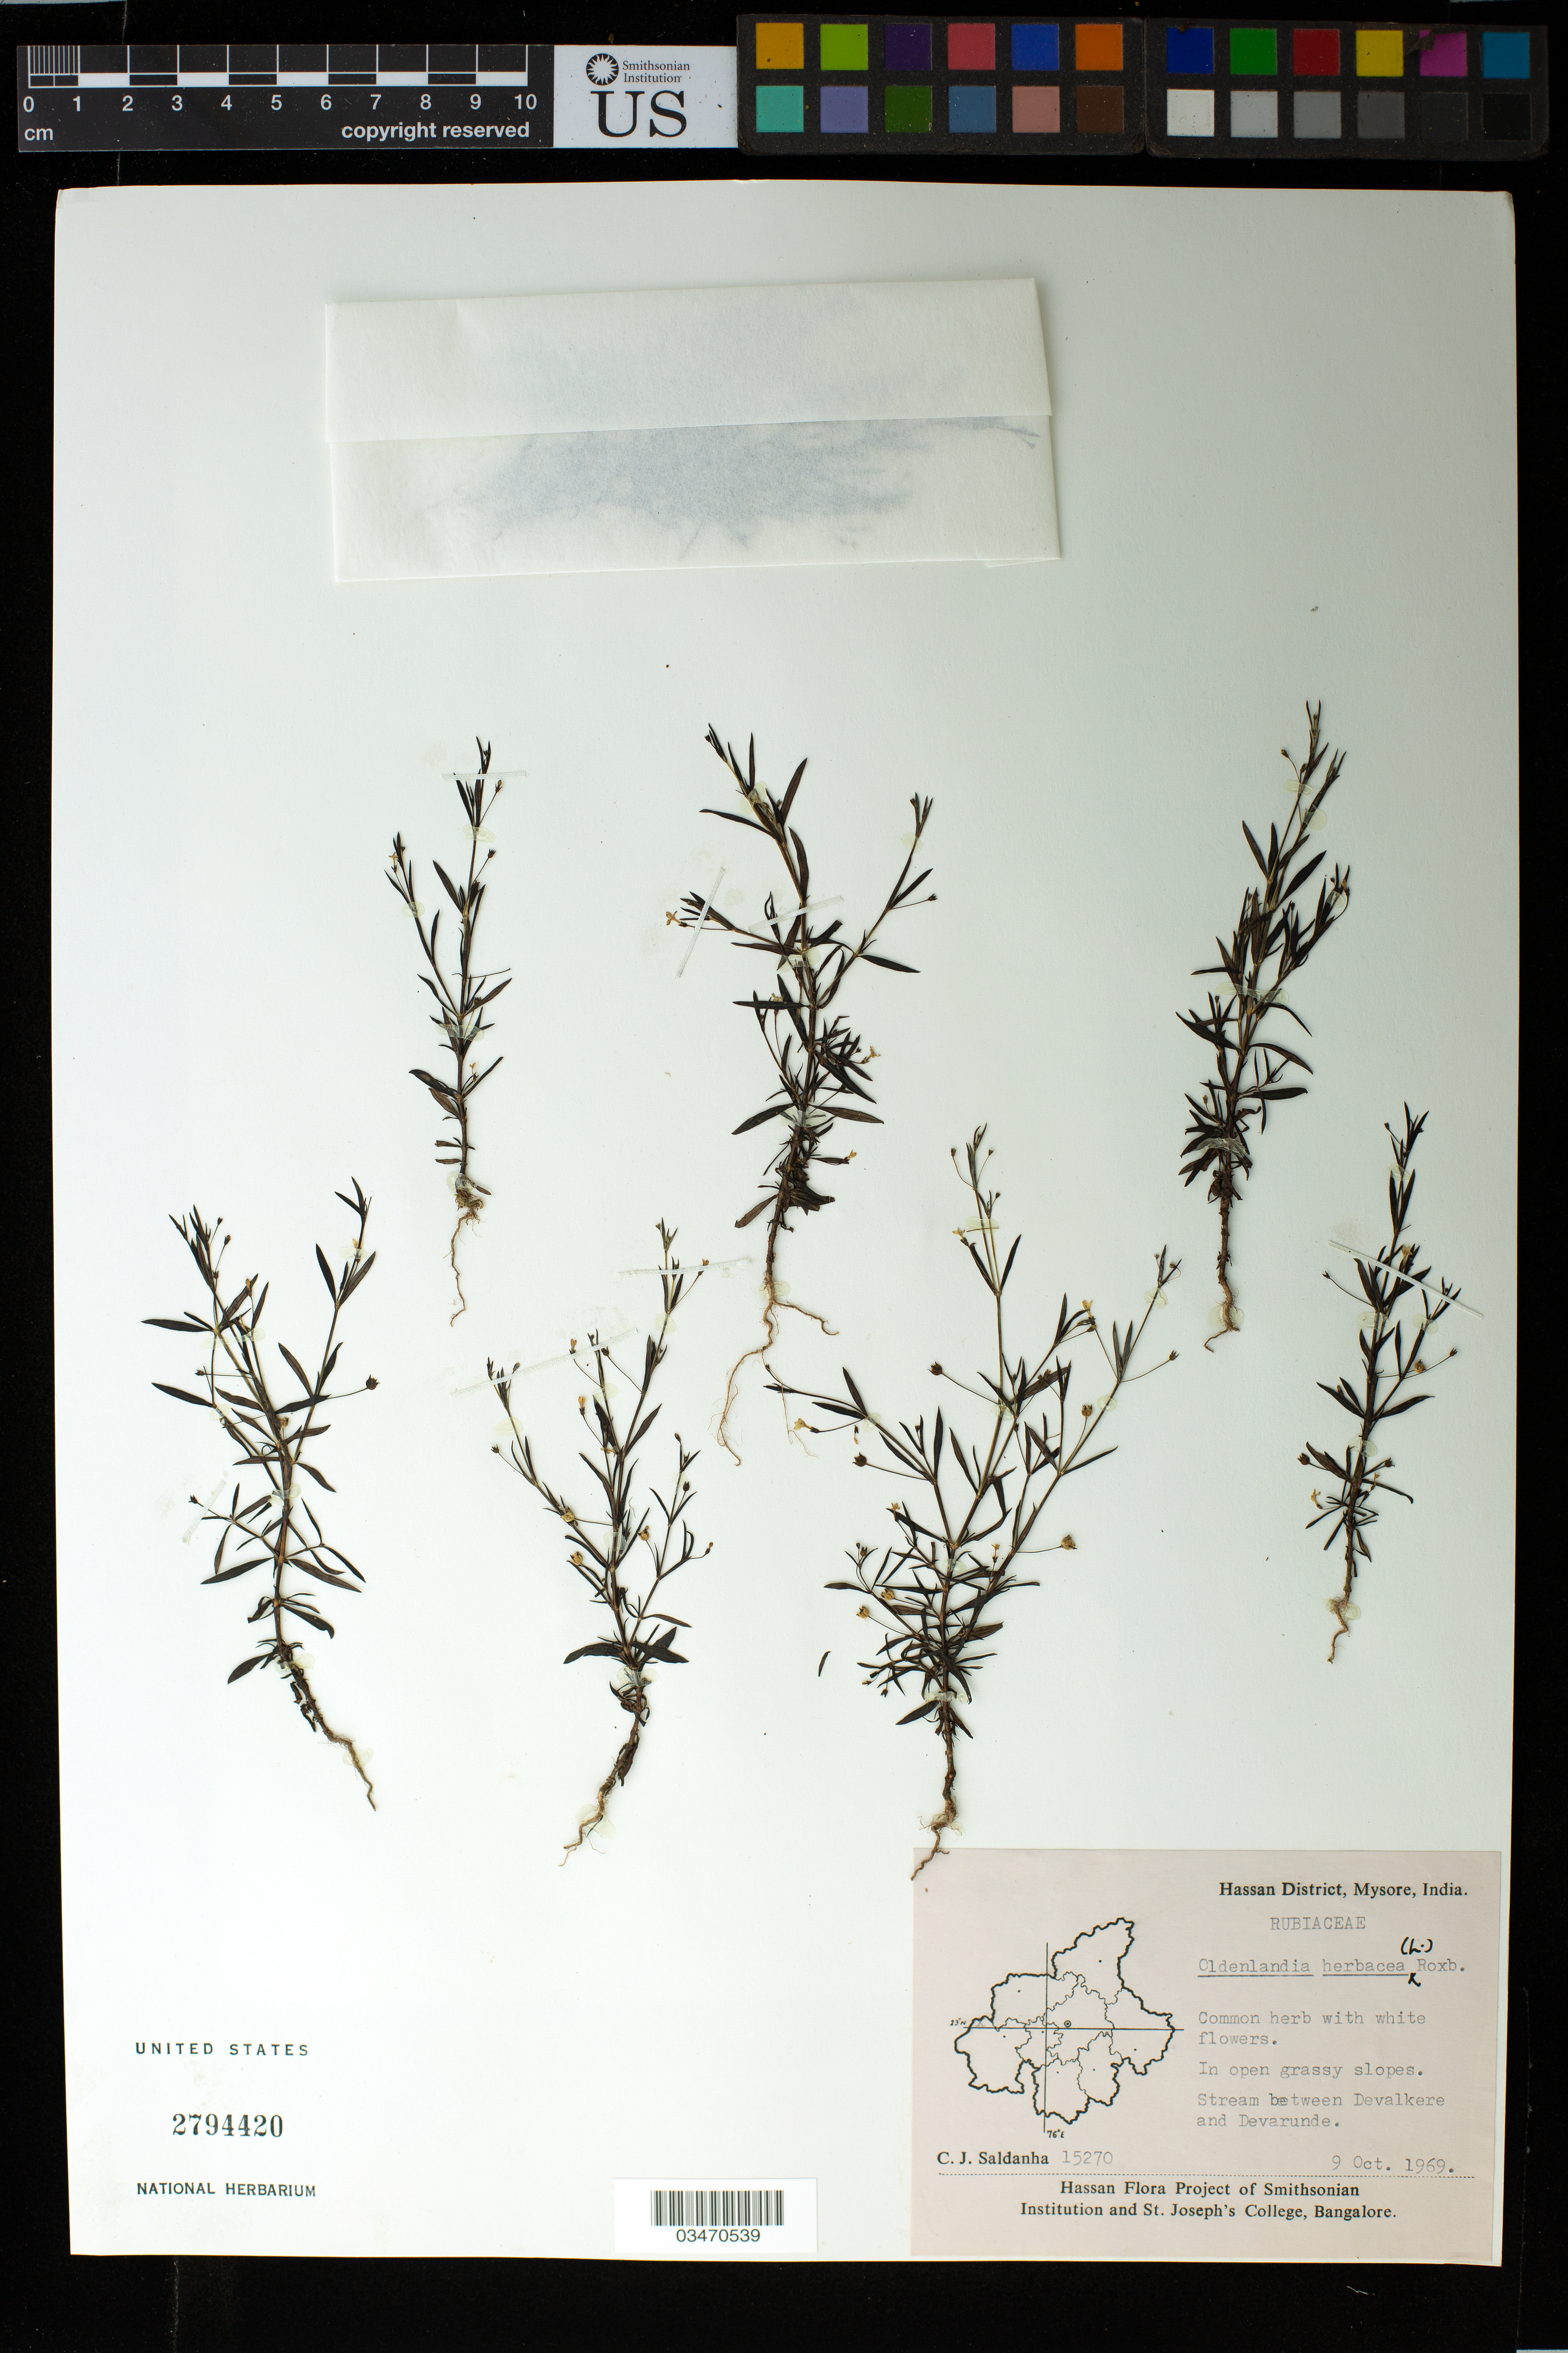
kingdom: Plantae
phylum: Tracheophyta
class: Magnoliopsida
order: Gentianales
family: Rubiaceae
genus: Oldenlandia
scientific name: Oldenlandia herbacea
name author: (L.) Roxb.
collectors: C. J. Saldanha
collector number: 15270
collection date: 1969-10-09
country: India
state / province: Karnataka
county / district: Hassan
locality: Mysore, stream between Devalkere and Devarunde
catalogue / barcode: US 2794420